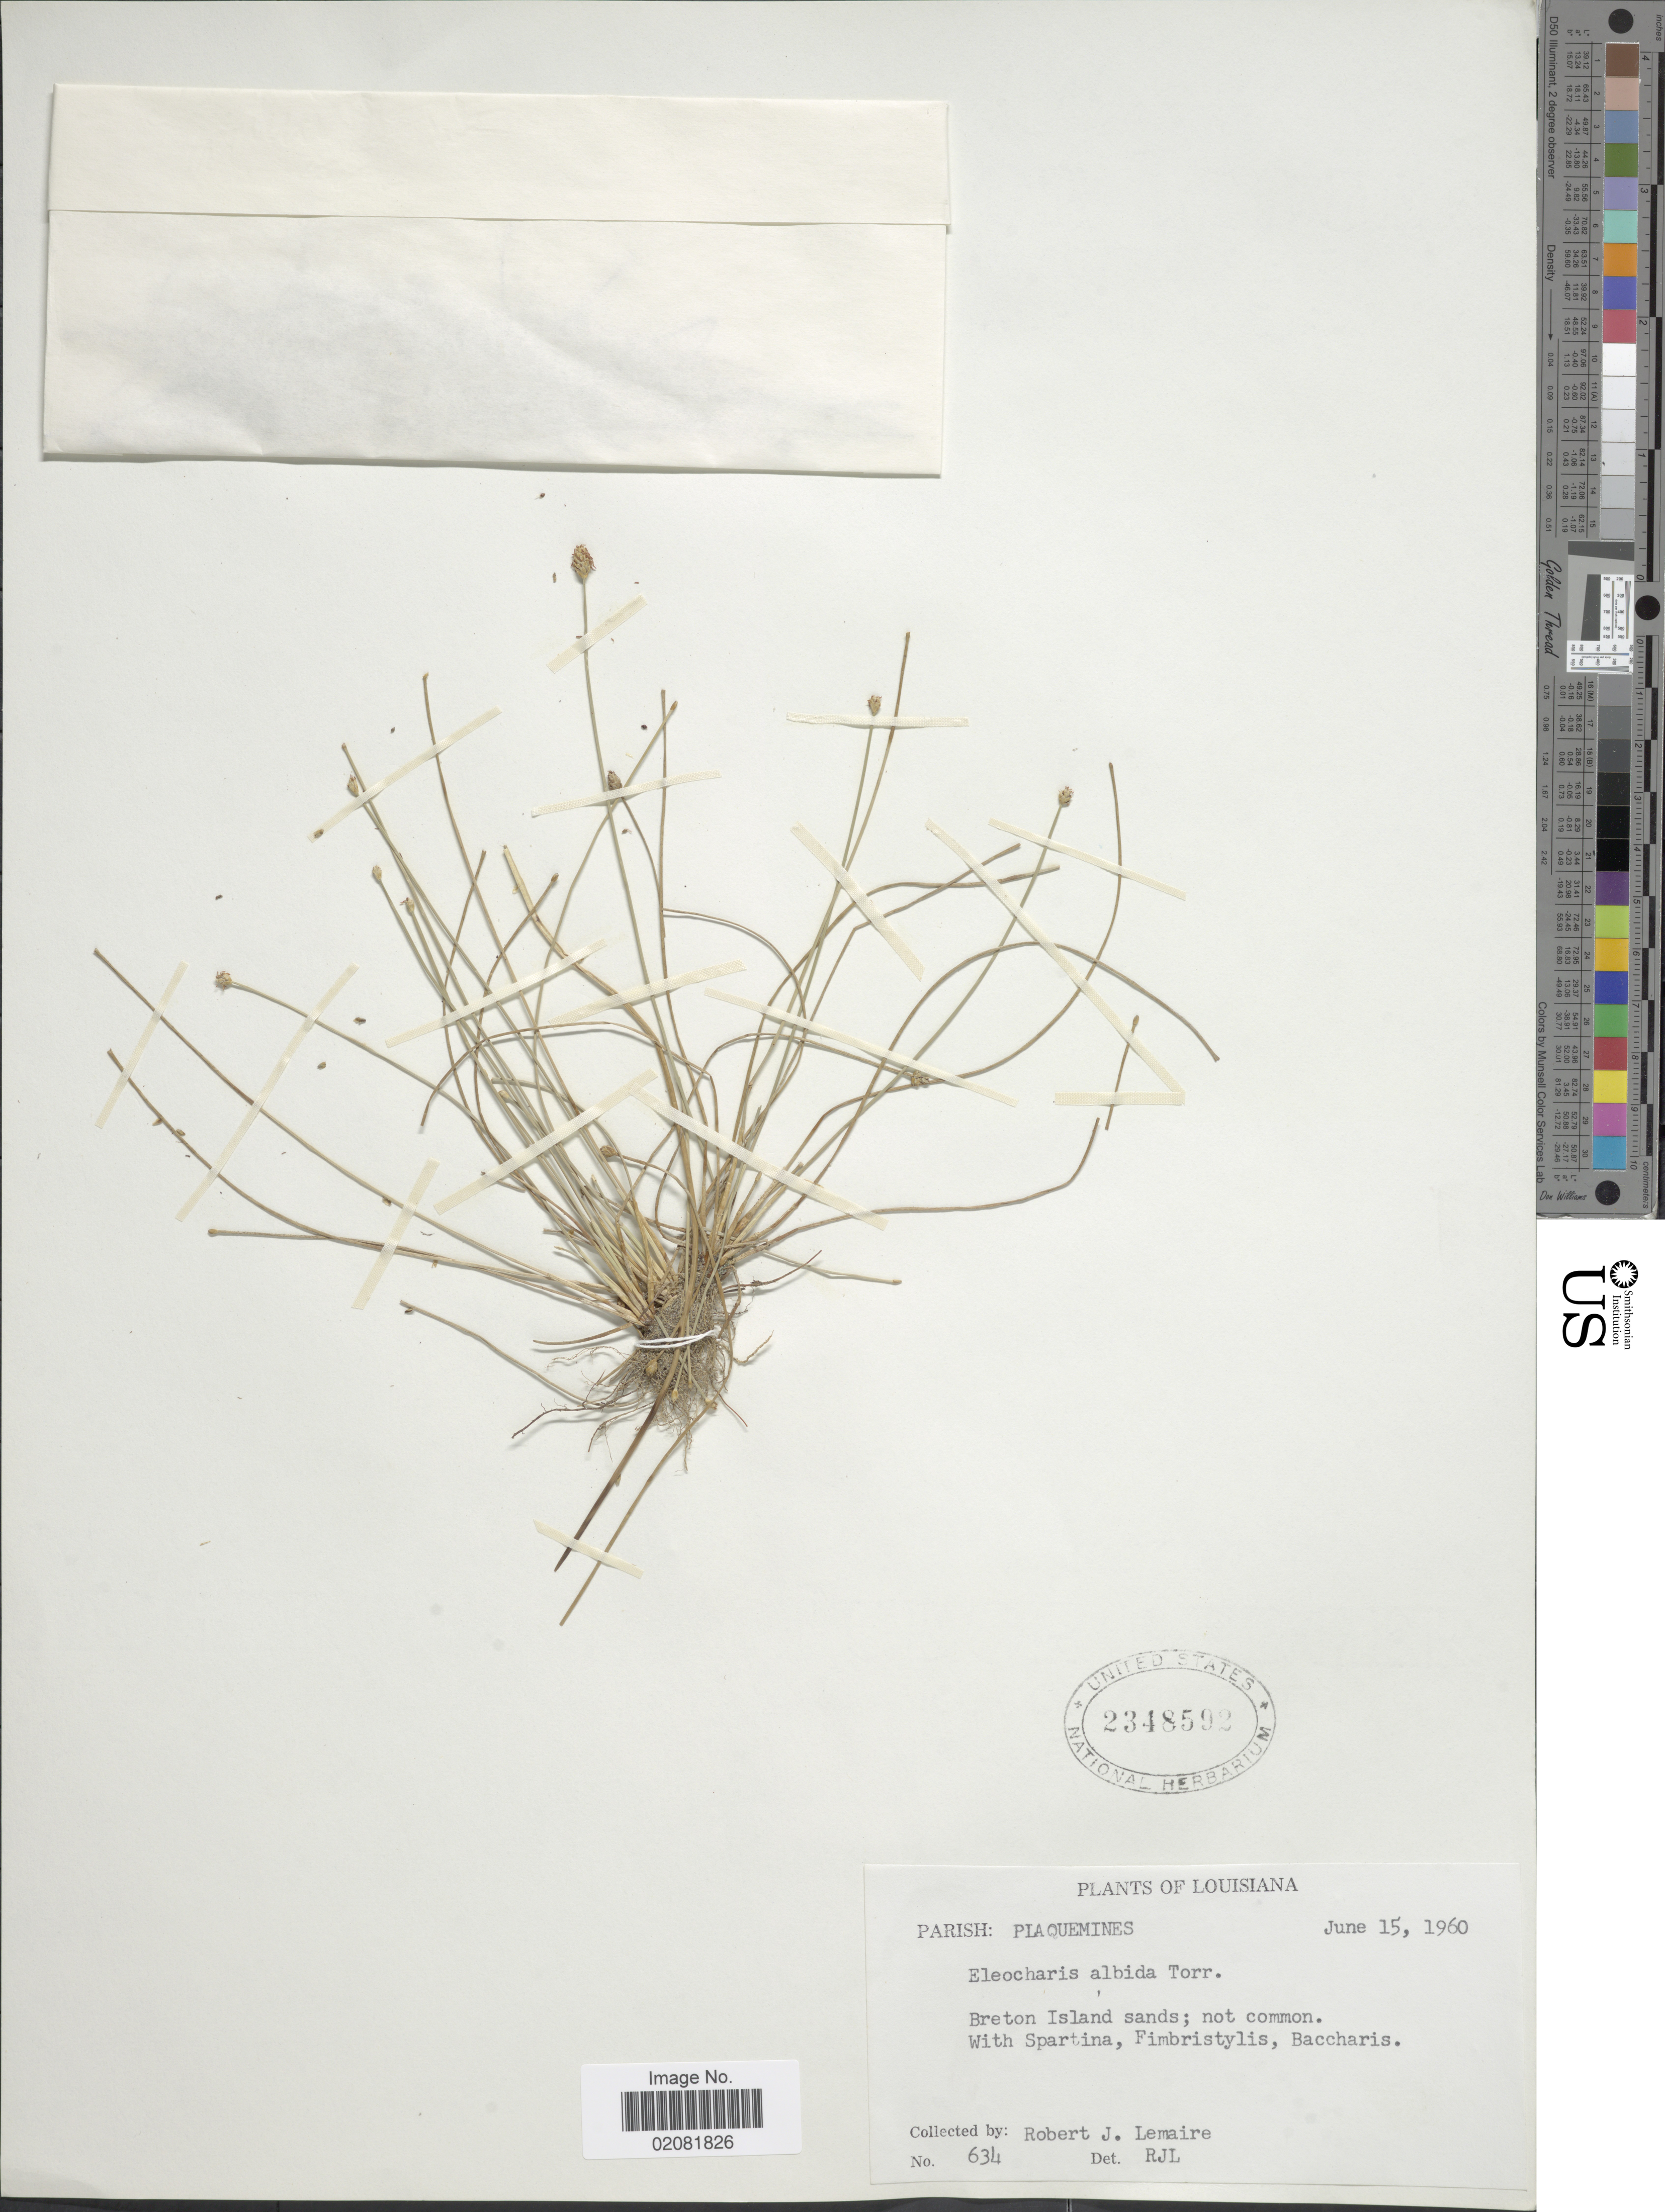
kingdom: Plantae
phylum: Tracheophyta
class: Liliopsida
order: Poales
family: Cyperaceae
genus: Eleocharis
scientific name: Eleocharis albida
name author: Torr.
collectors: R. J. Lemaire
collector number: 634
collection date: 1960-06-15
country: United States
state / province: Louisiana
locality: Breton Island sands. Parish: Plaquemines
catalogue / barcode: US 2348592